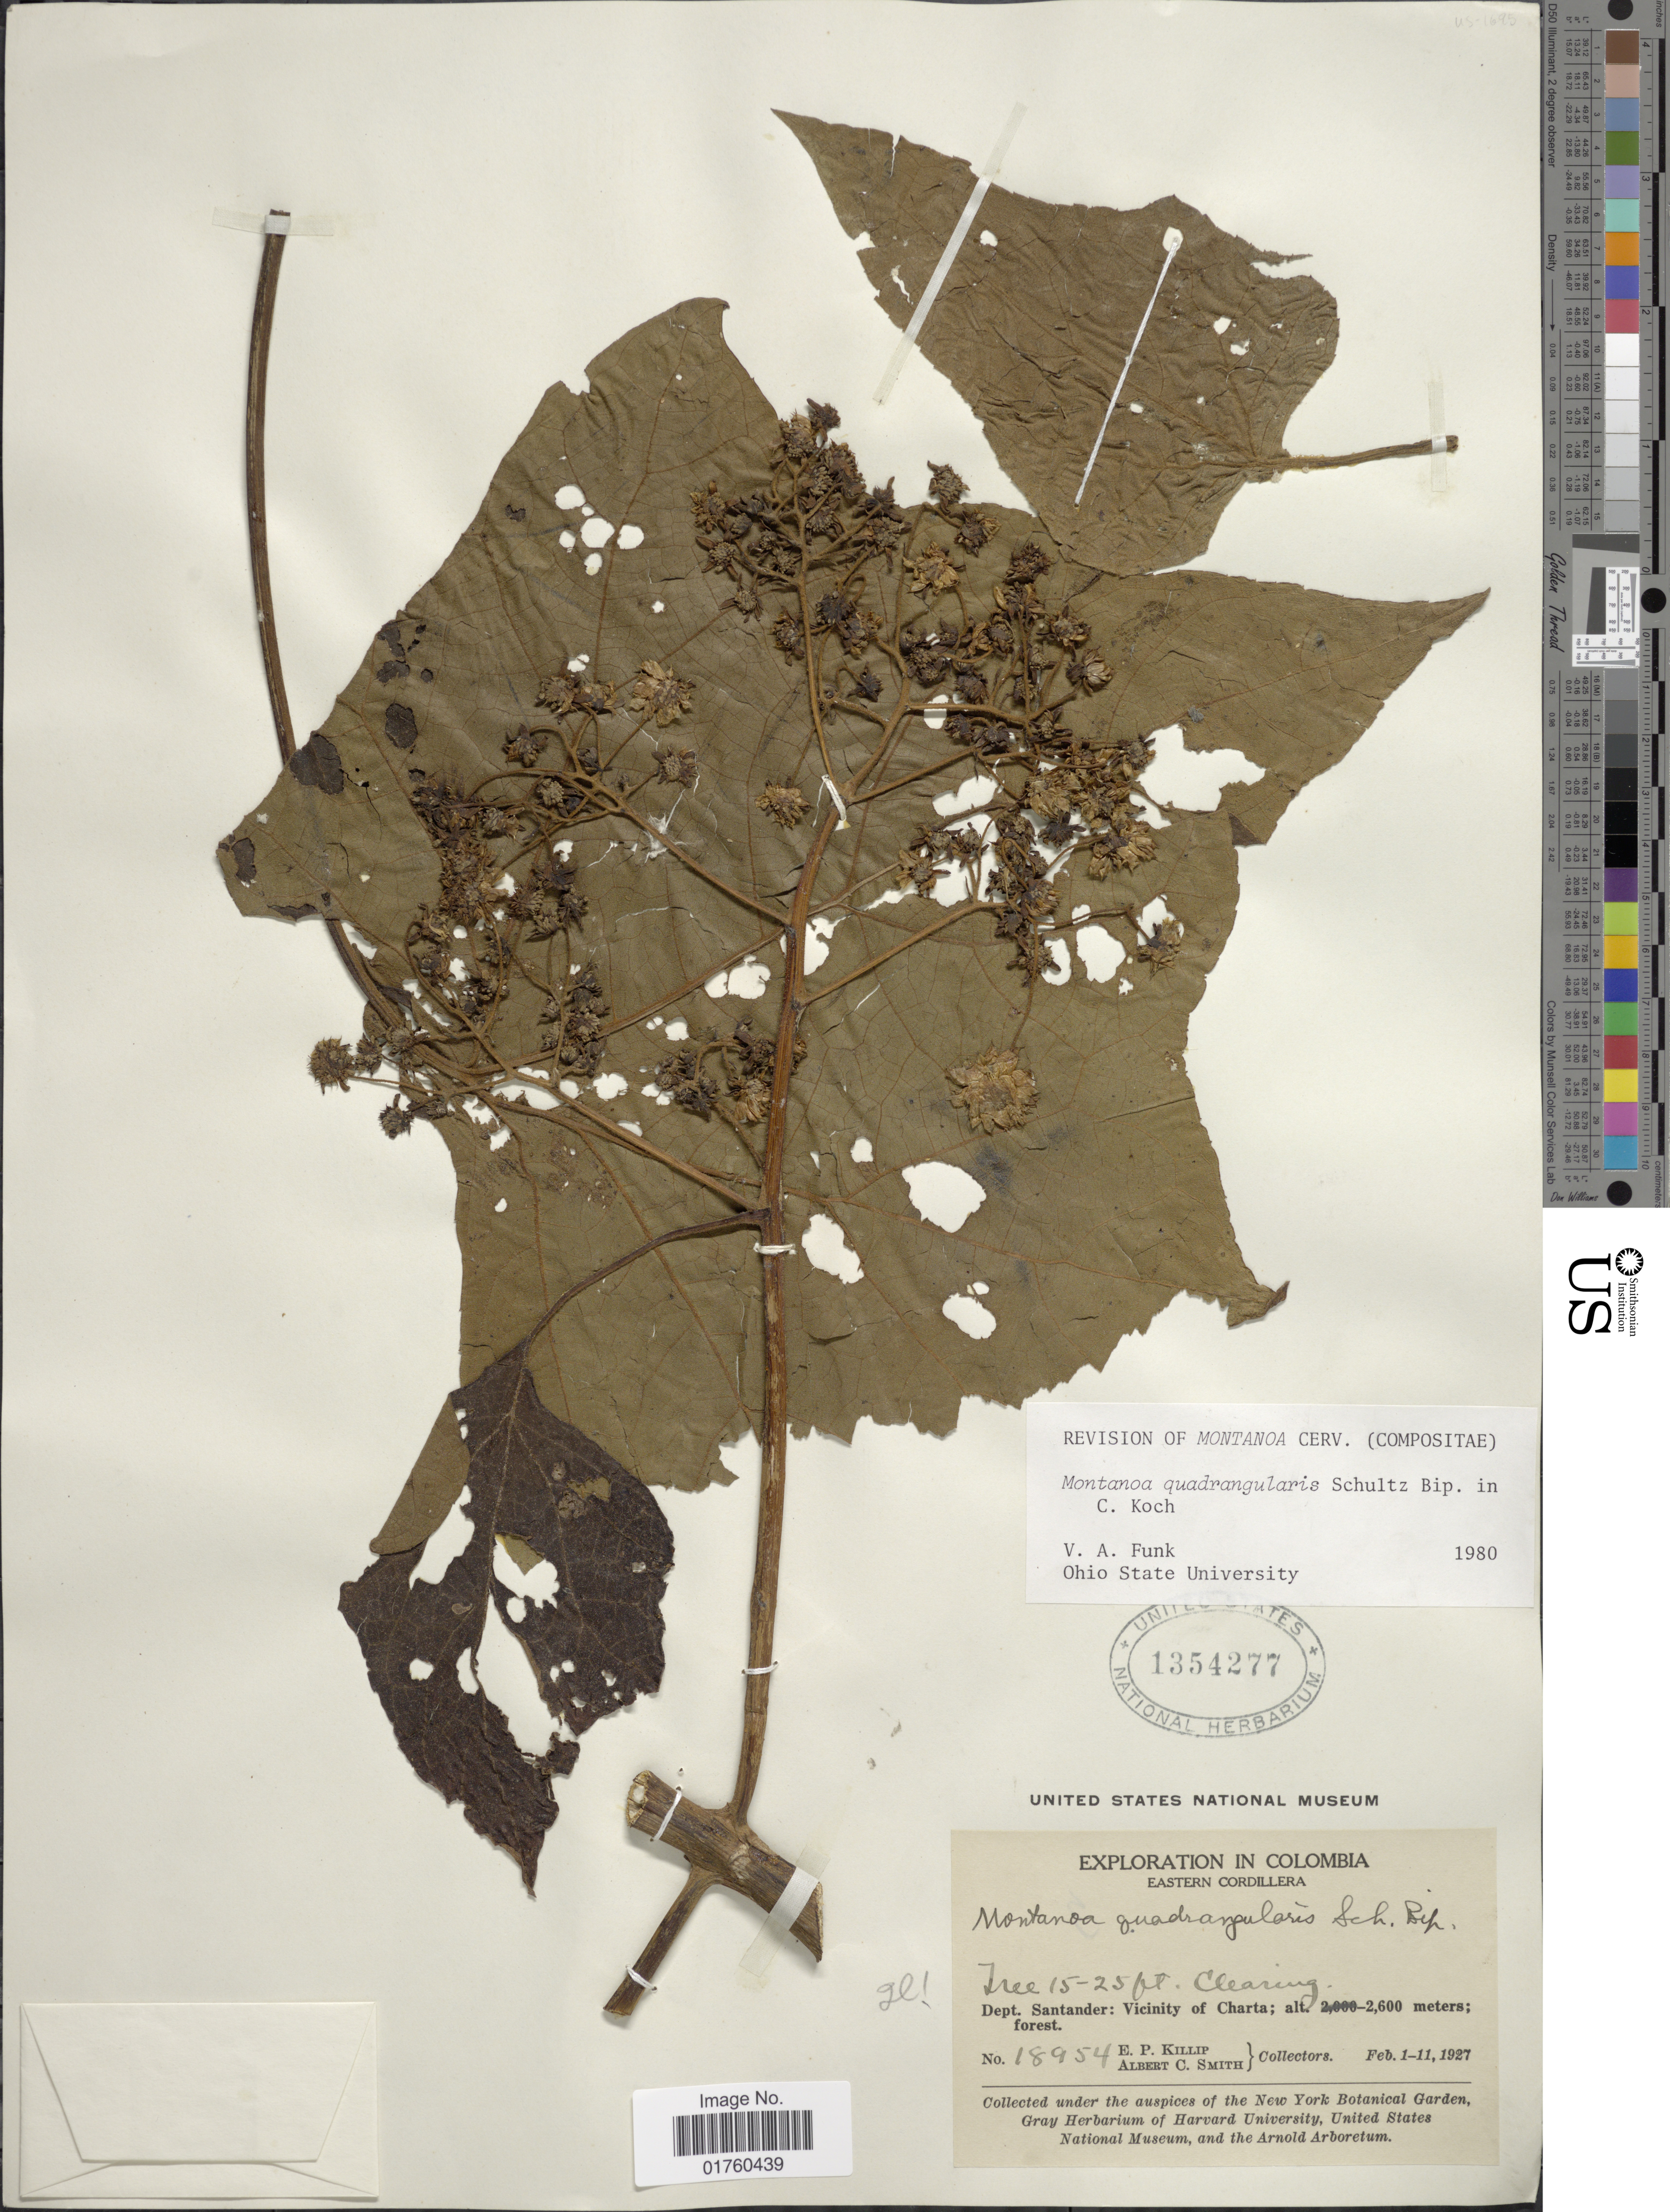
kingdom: Plantae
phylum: Tracheophyta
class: Magnoliopsida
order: Asterales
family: Asteraceae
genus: Montanoa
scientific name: Montanoa quadrangularis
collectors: E. P. Killip & A. C. Smith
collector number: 18954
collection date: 1927-02-01/1927-02-11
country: Colombia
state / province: Santander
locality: Eastern Cordillera: vicinity of Charta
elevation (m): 2600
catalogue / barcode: US 1354277